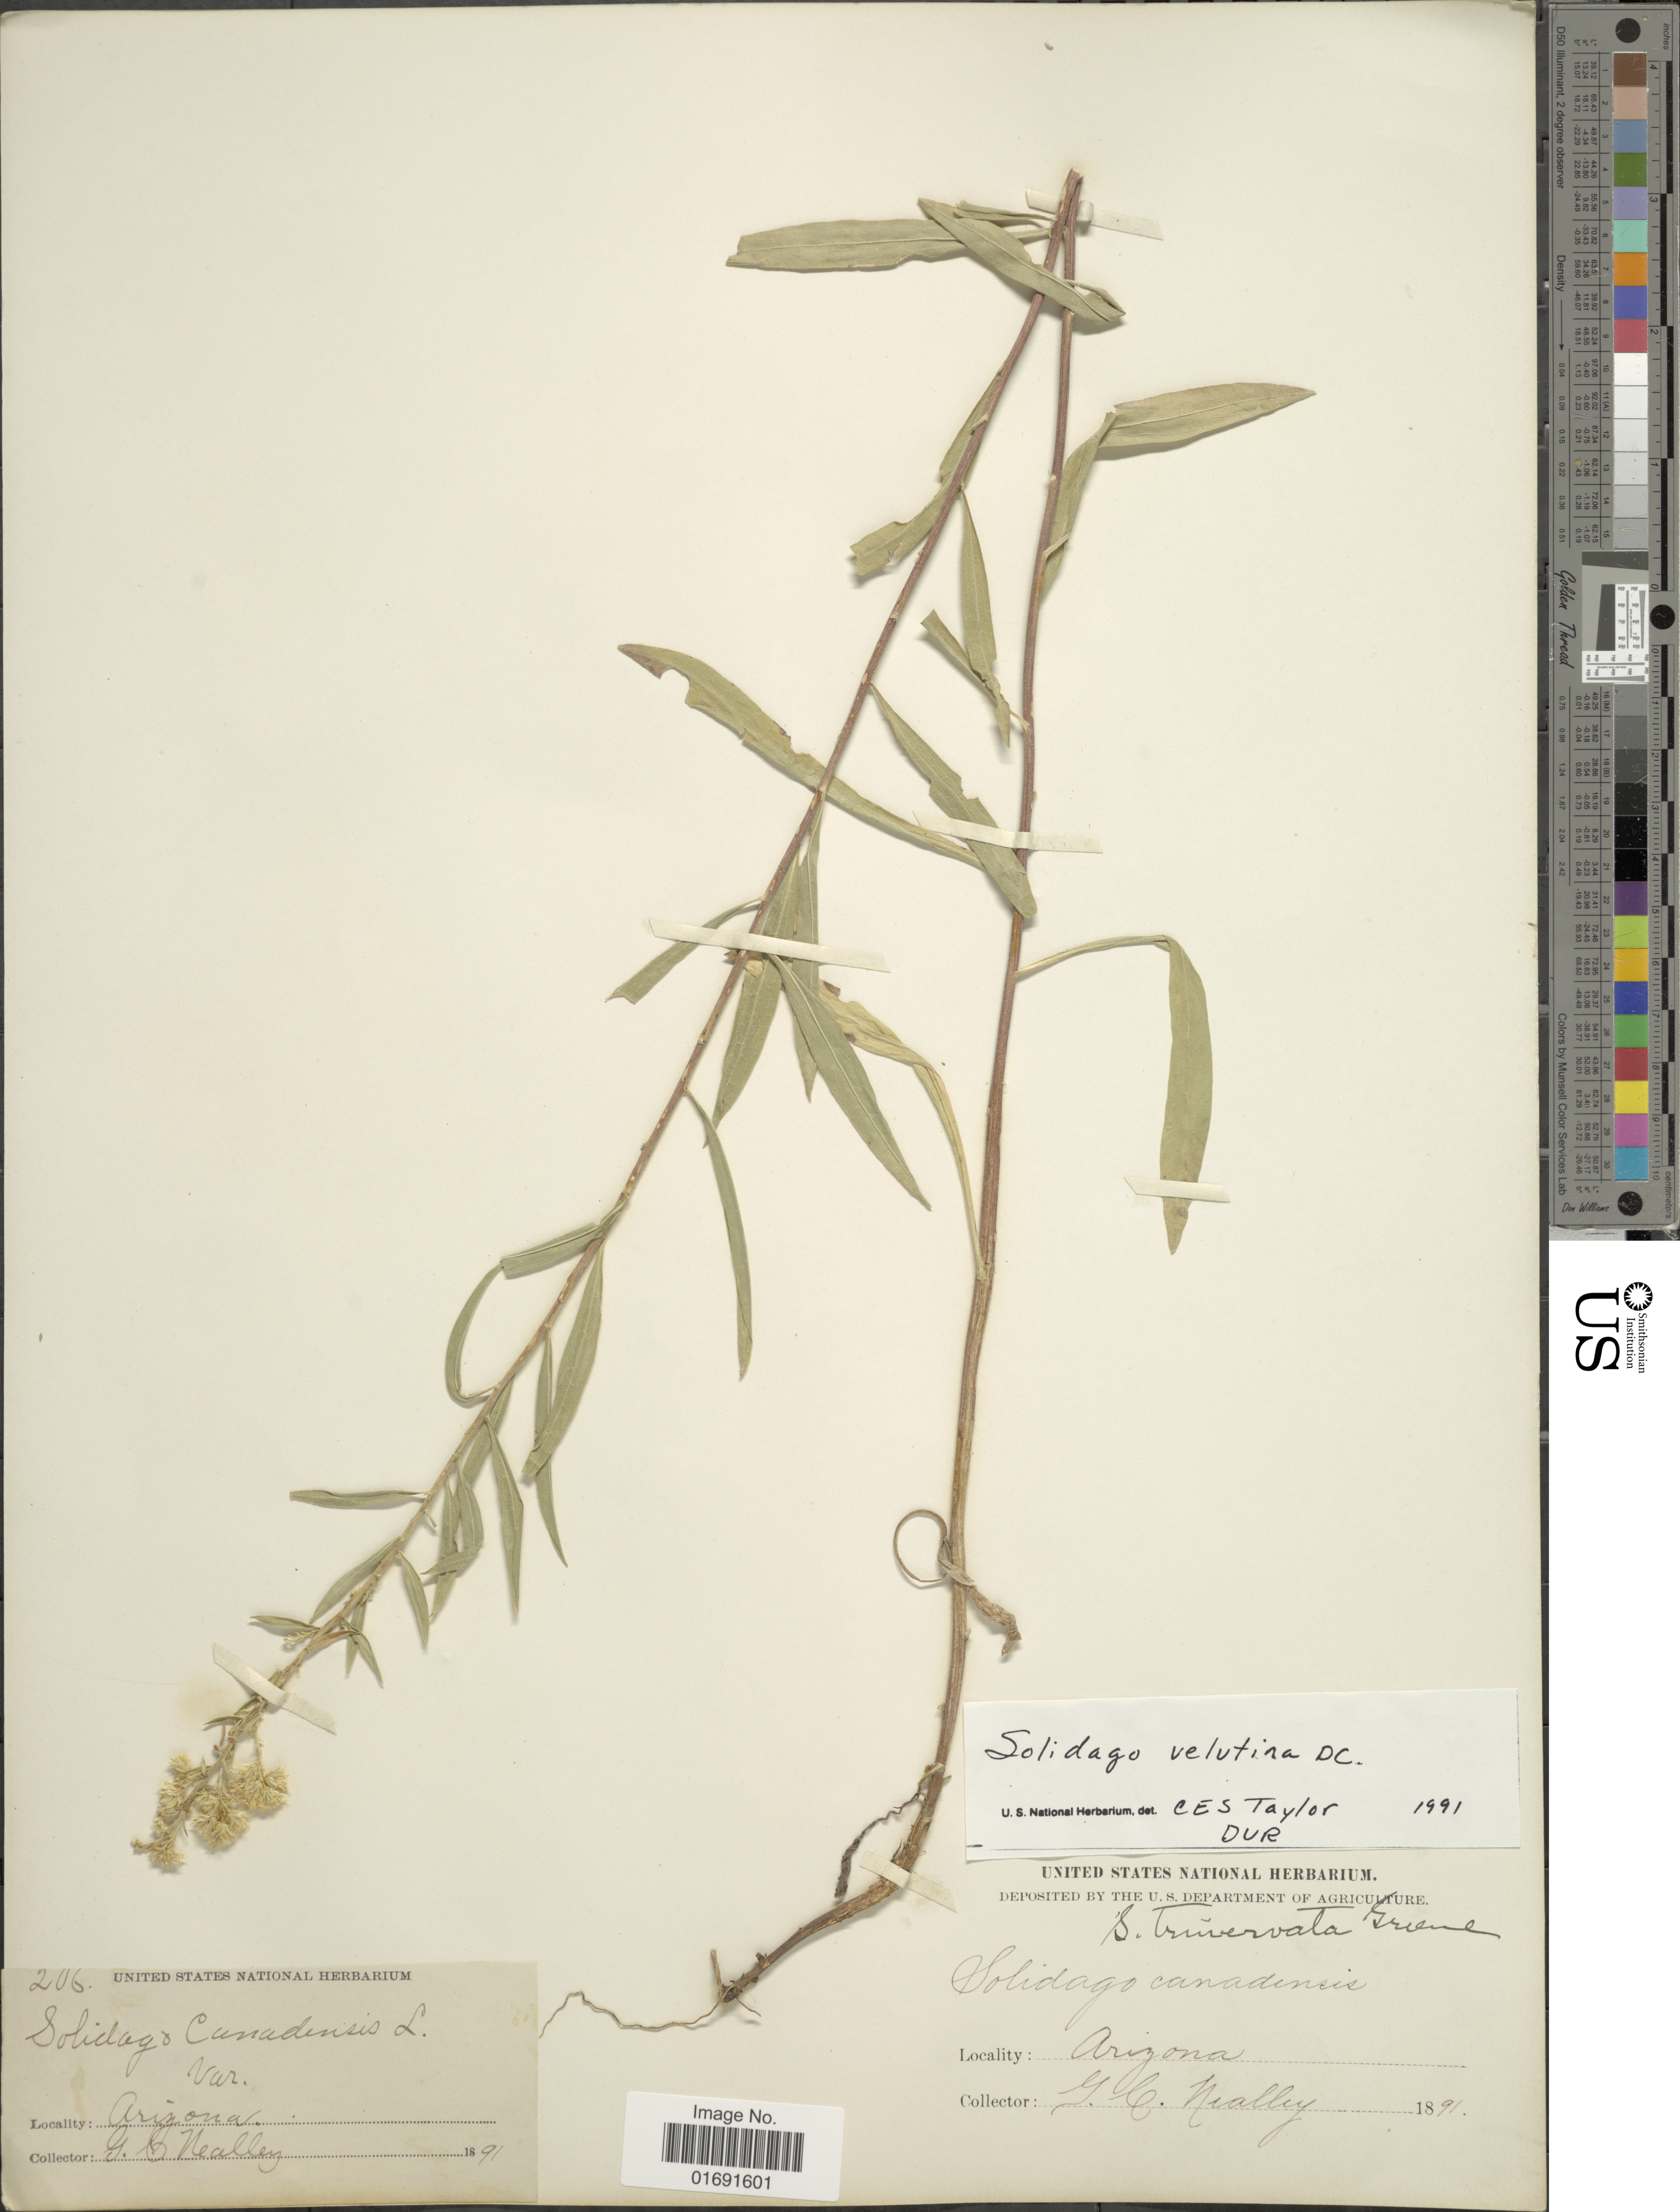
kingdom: Plantae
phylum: Tracheophyta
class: Magnoliopsida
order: Asterales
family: Asteraceae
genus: Solidago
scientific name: Solidago velutina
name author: DC.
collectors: G. C. Nealley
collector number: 206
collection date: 1891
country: United States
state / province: Arizona